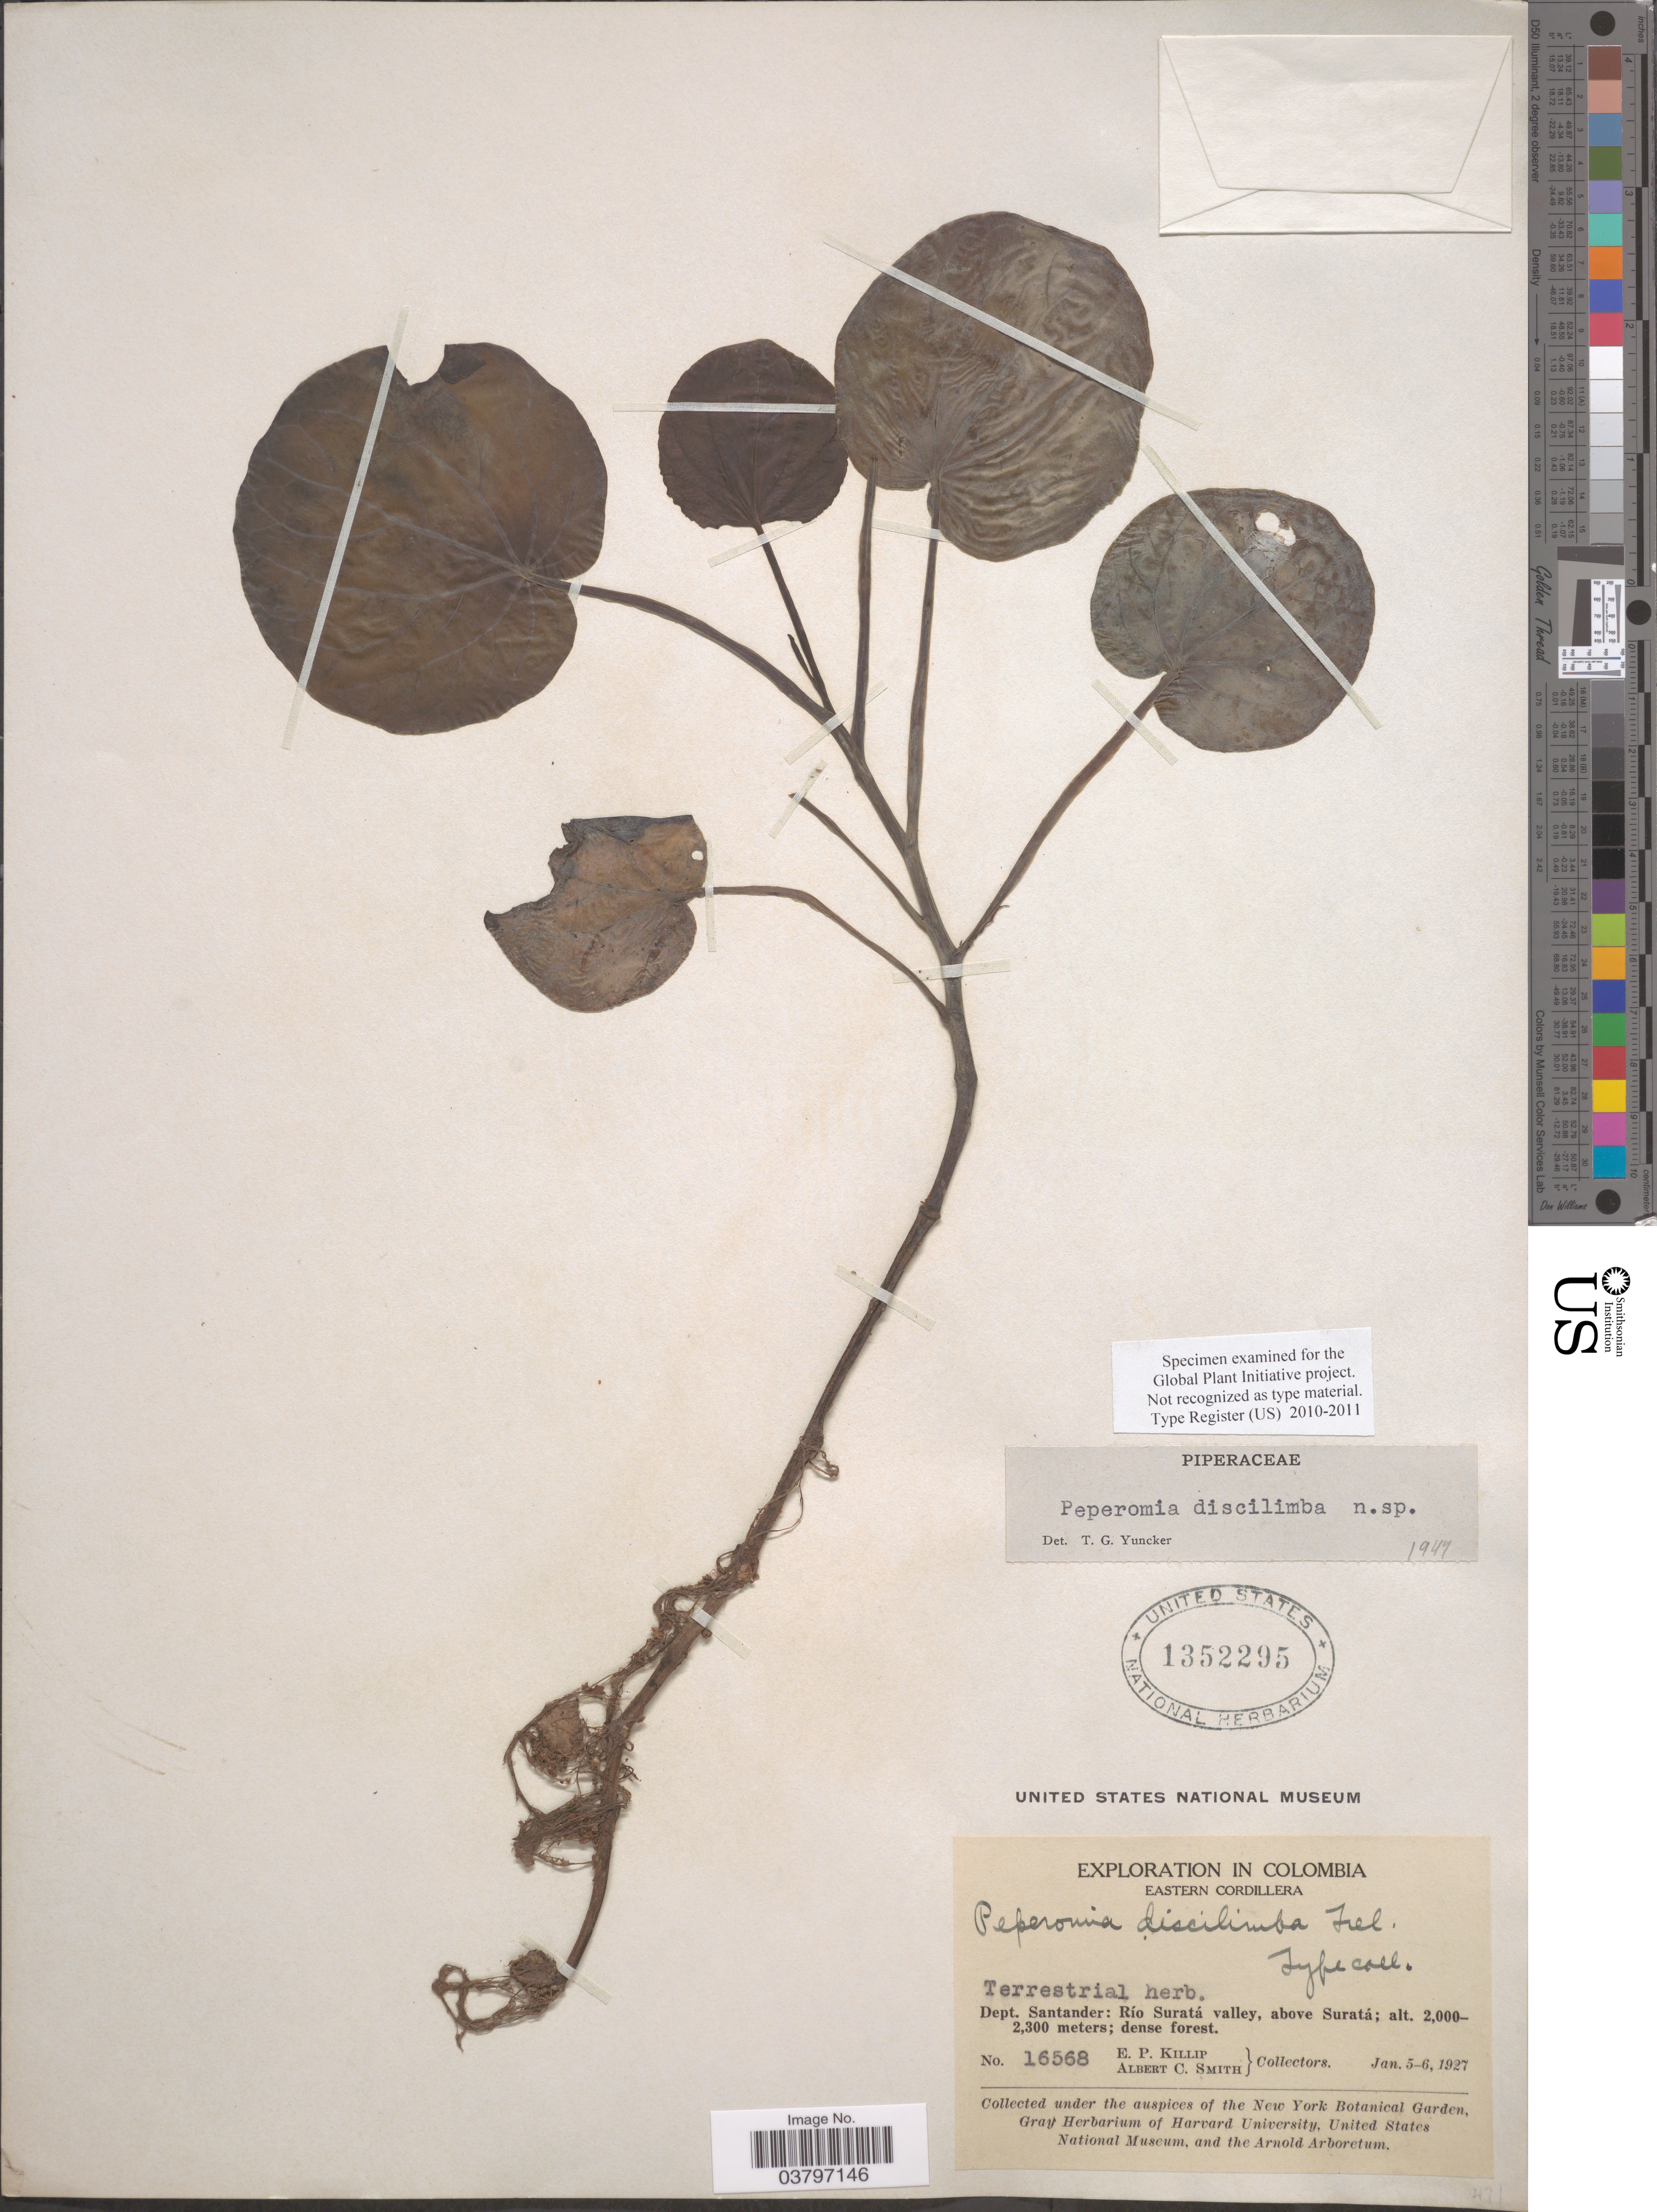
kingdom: Plantae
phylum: Tracheophyta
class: Magnoliopsida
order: Piperales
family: Piperaceae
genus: Peperomia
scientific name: Peperomia discilimba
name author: Trel. & Yunck.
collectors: E. P. Killip & A. C. Smith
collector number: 16568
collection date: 1927-01-05/1927-01-06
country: Colombia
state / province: Santander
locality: Eastern Cordillera. Dept. Santander: Río Suratá valley, above Suratá.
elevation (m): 2000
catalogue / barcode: US 1352295